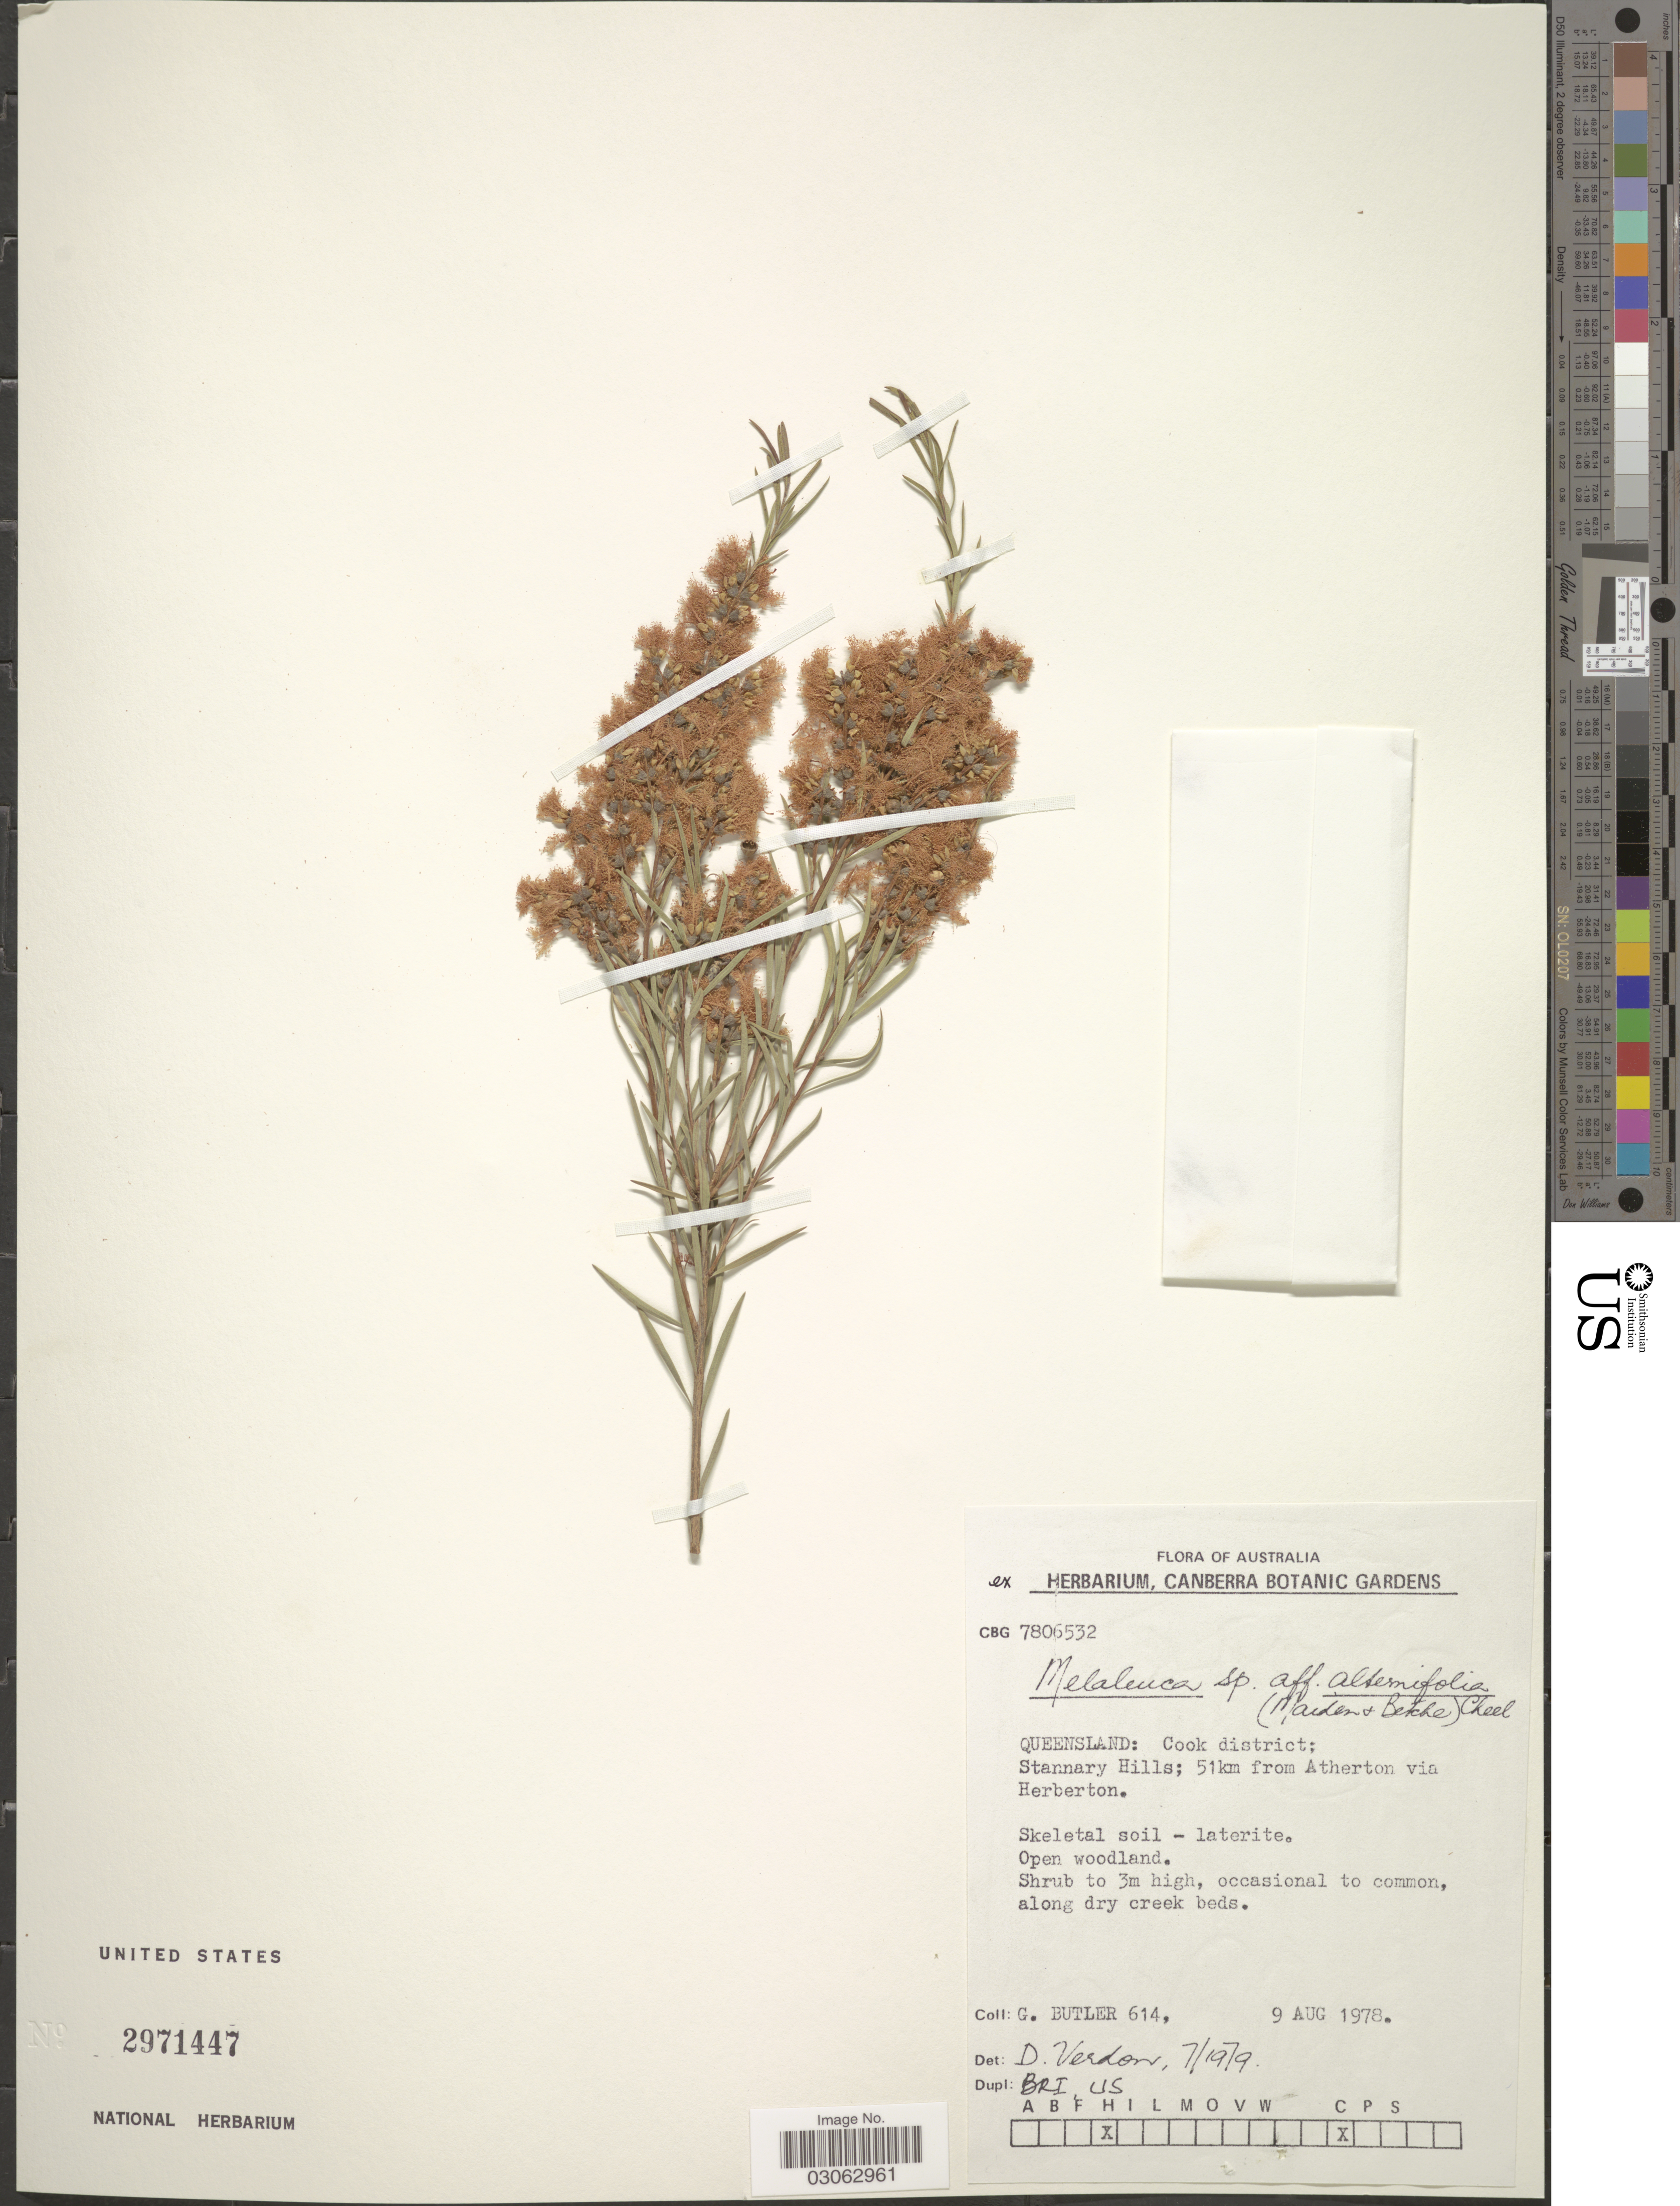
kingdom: Plantae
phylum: Tracheophyta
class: Magnoliopsida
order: Myrtales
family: Myrtaceae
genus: Melaleuca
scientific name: Melaleuca alternifolia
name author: (Maiden & Betche.) Cheel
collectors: G. D. Butler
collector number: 614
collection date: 1978-08-09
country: Australia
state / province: Queensland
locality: Cook district; Stannary Hills; 51km from Atherton via Herberton.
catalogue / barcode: US 2971447